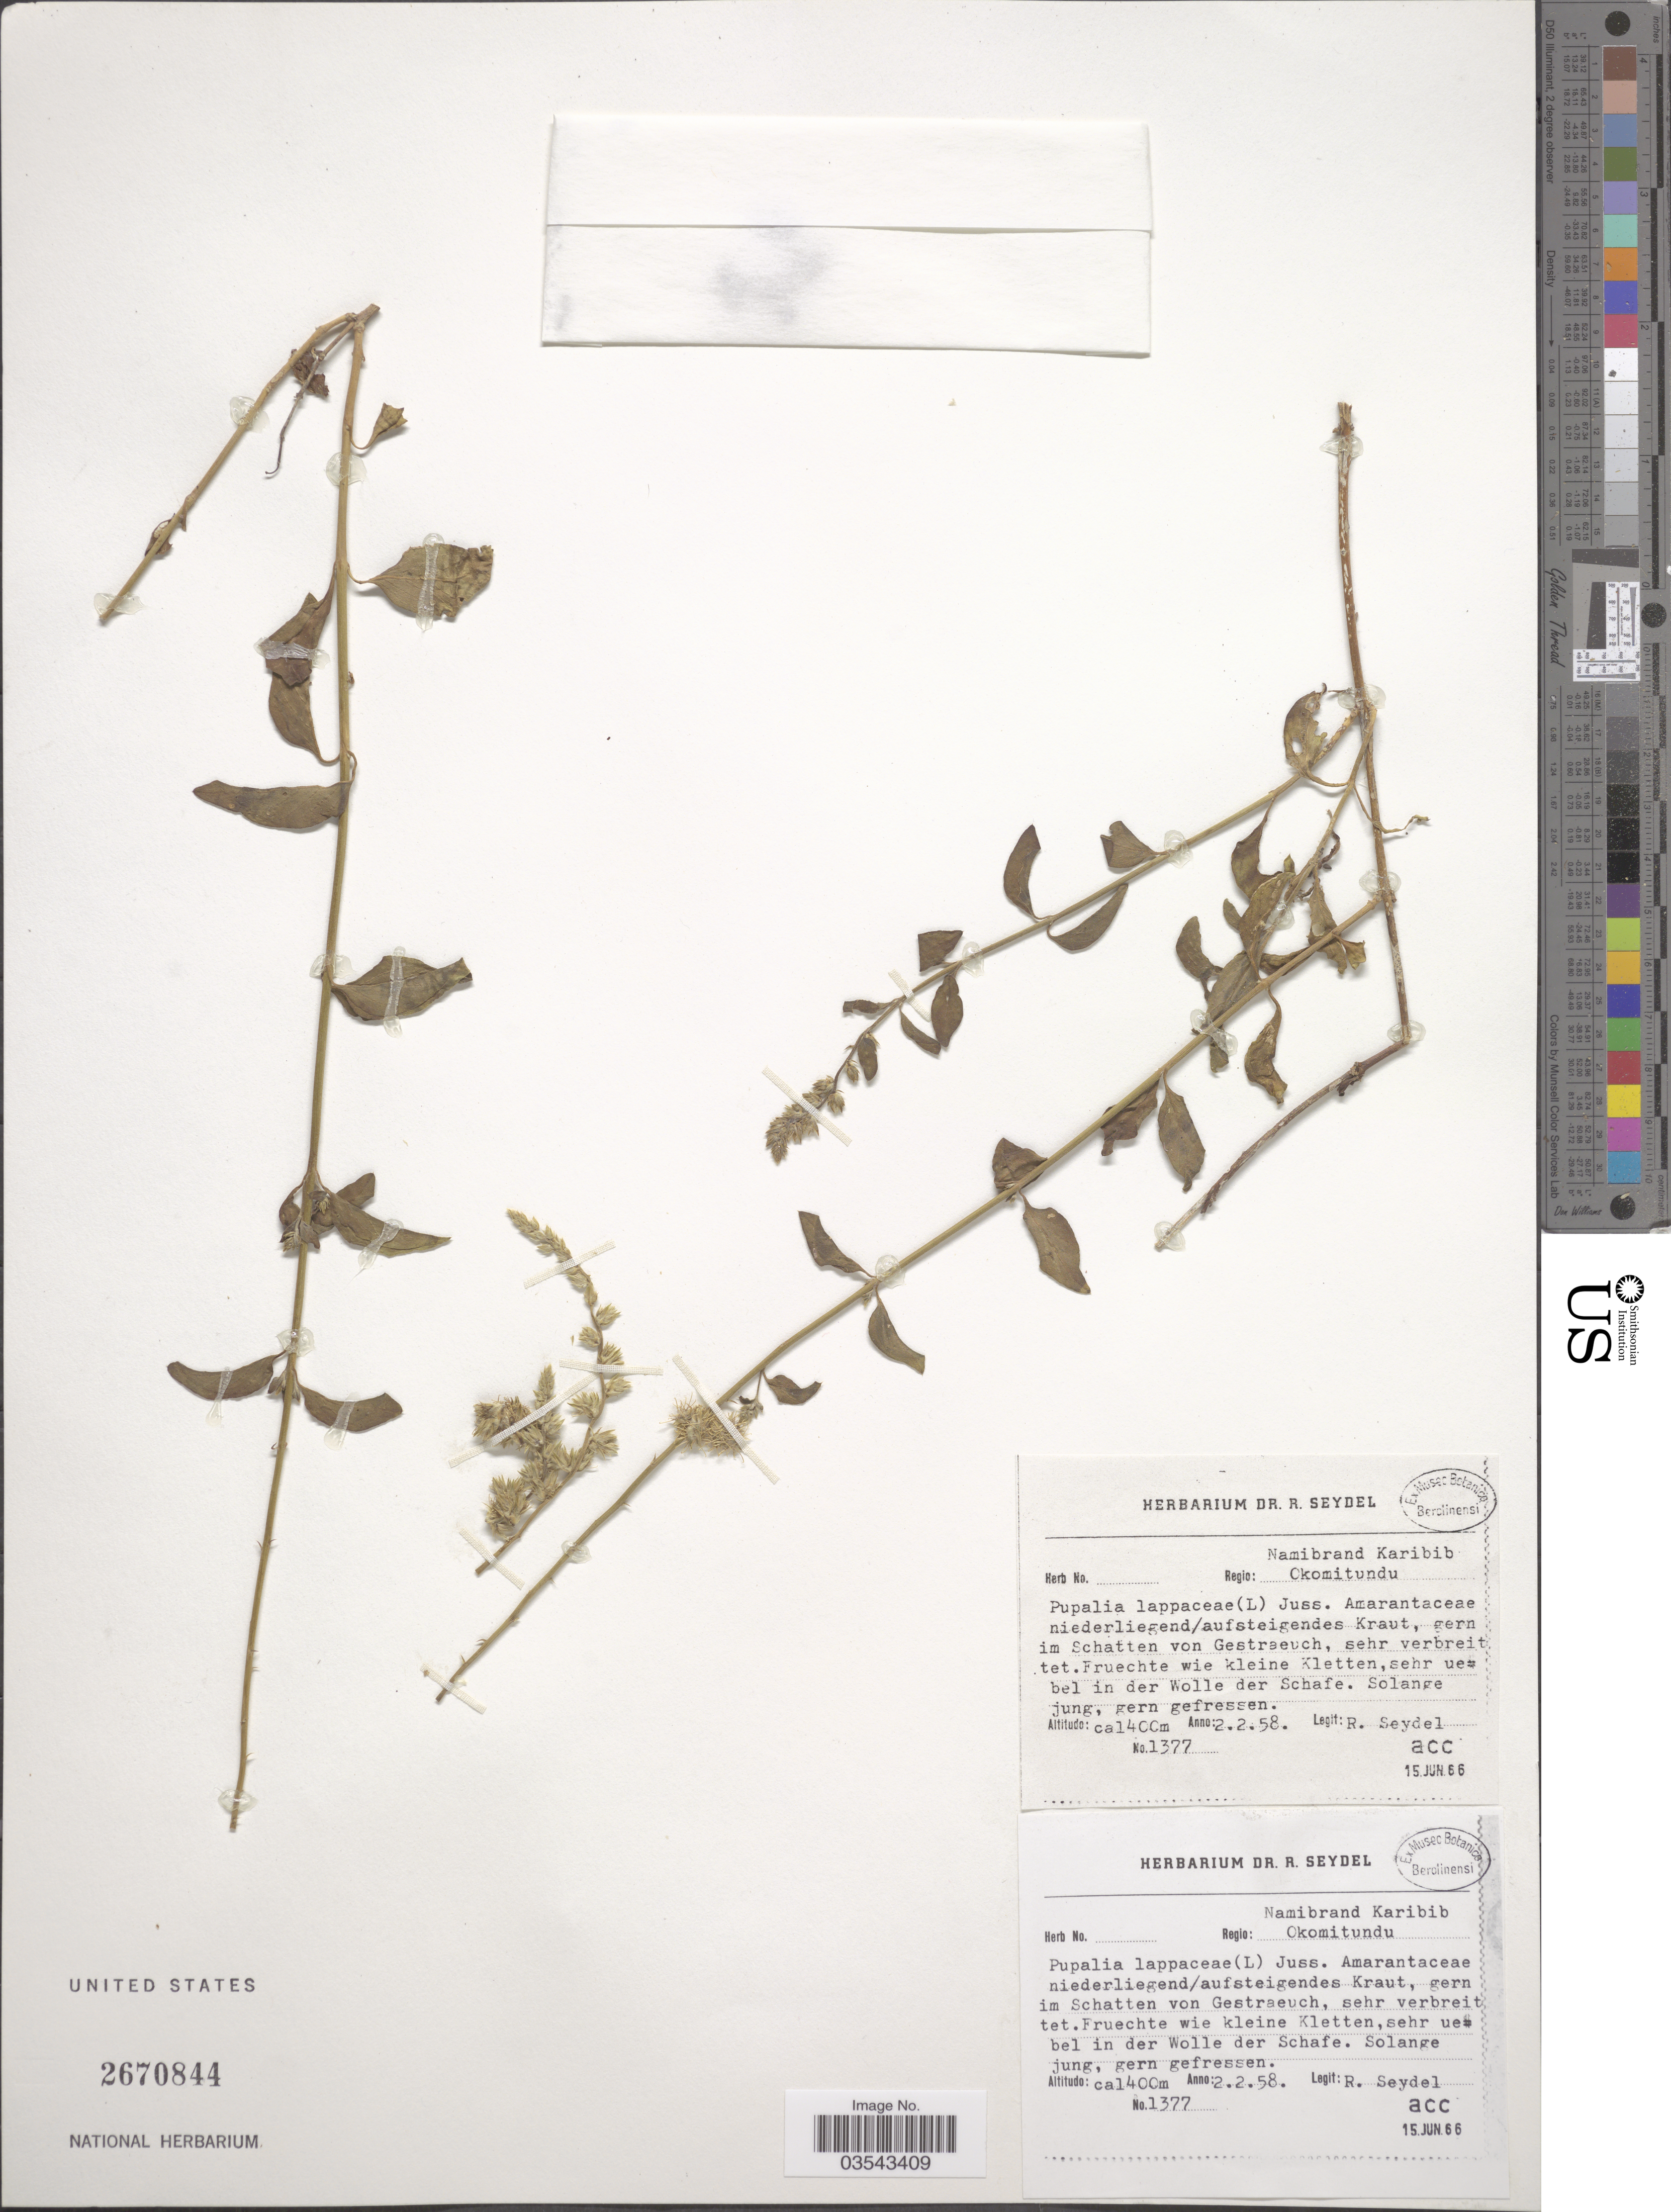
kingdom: Plantae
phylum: Tracheophyta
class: Magnoliopsida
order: Caryophyllales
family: Amaranthaceae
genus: Pupalia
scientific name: Pupalia lappacea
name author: (L.) A. Juss.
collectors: R. Seydel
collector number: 1377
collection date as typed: Transcribed d/m/y: 2/2/58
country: Namibia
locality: Regio: Namibrand Karibib Okomitundu.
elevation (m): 1400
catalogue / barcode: US 2670844